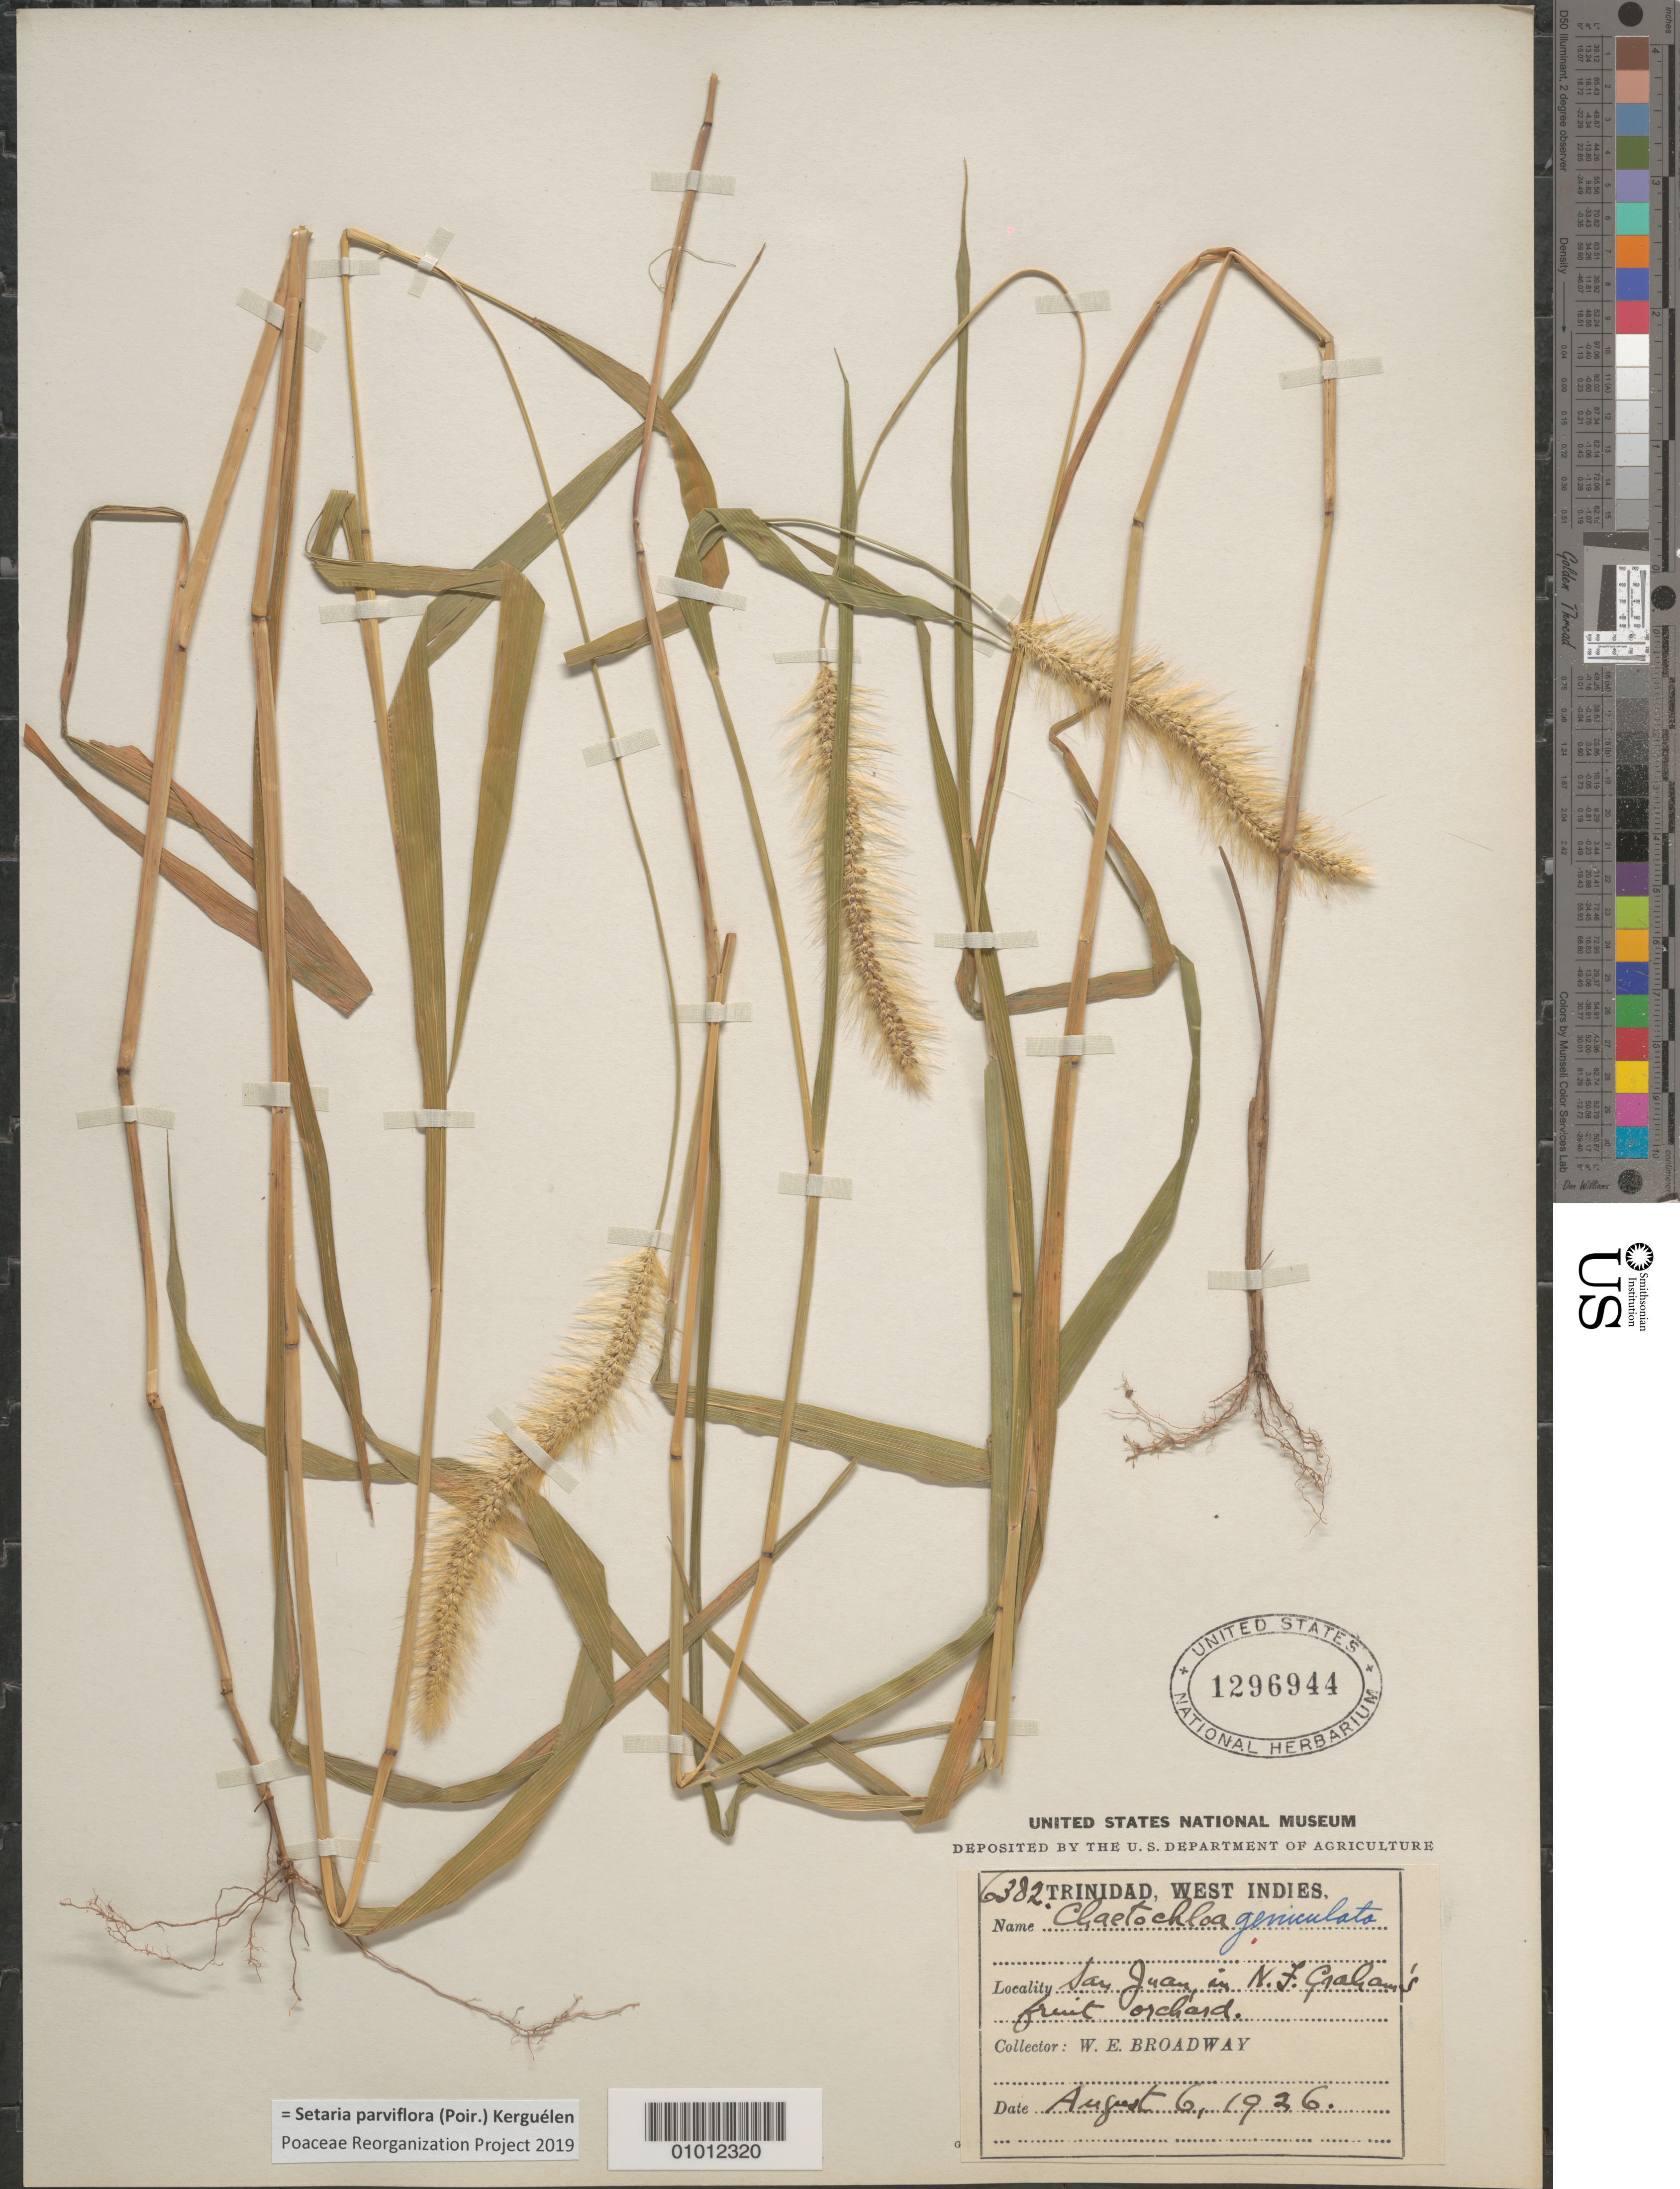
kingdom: Plantae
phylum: Tracheophyta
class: Liliopsida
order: Poales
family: Poaceae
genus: Setaria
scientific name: Setaria parviflora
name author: (Poir.) Kerguélen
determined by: Poaceae Reorganization Project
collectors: W. E. Broadway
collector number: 6382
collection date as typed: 06 Aug 1926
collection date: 1926-08-06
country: Trinidad and Tobago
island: Trinidad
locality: San Juan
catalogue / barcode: US 1296944